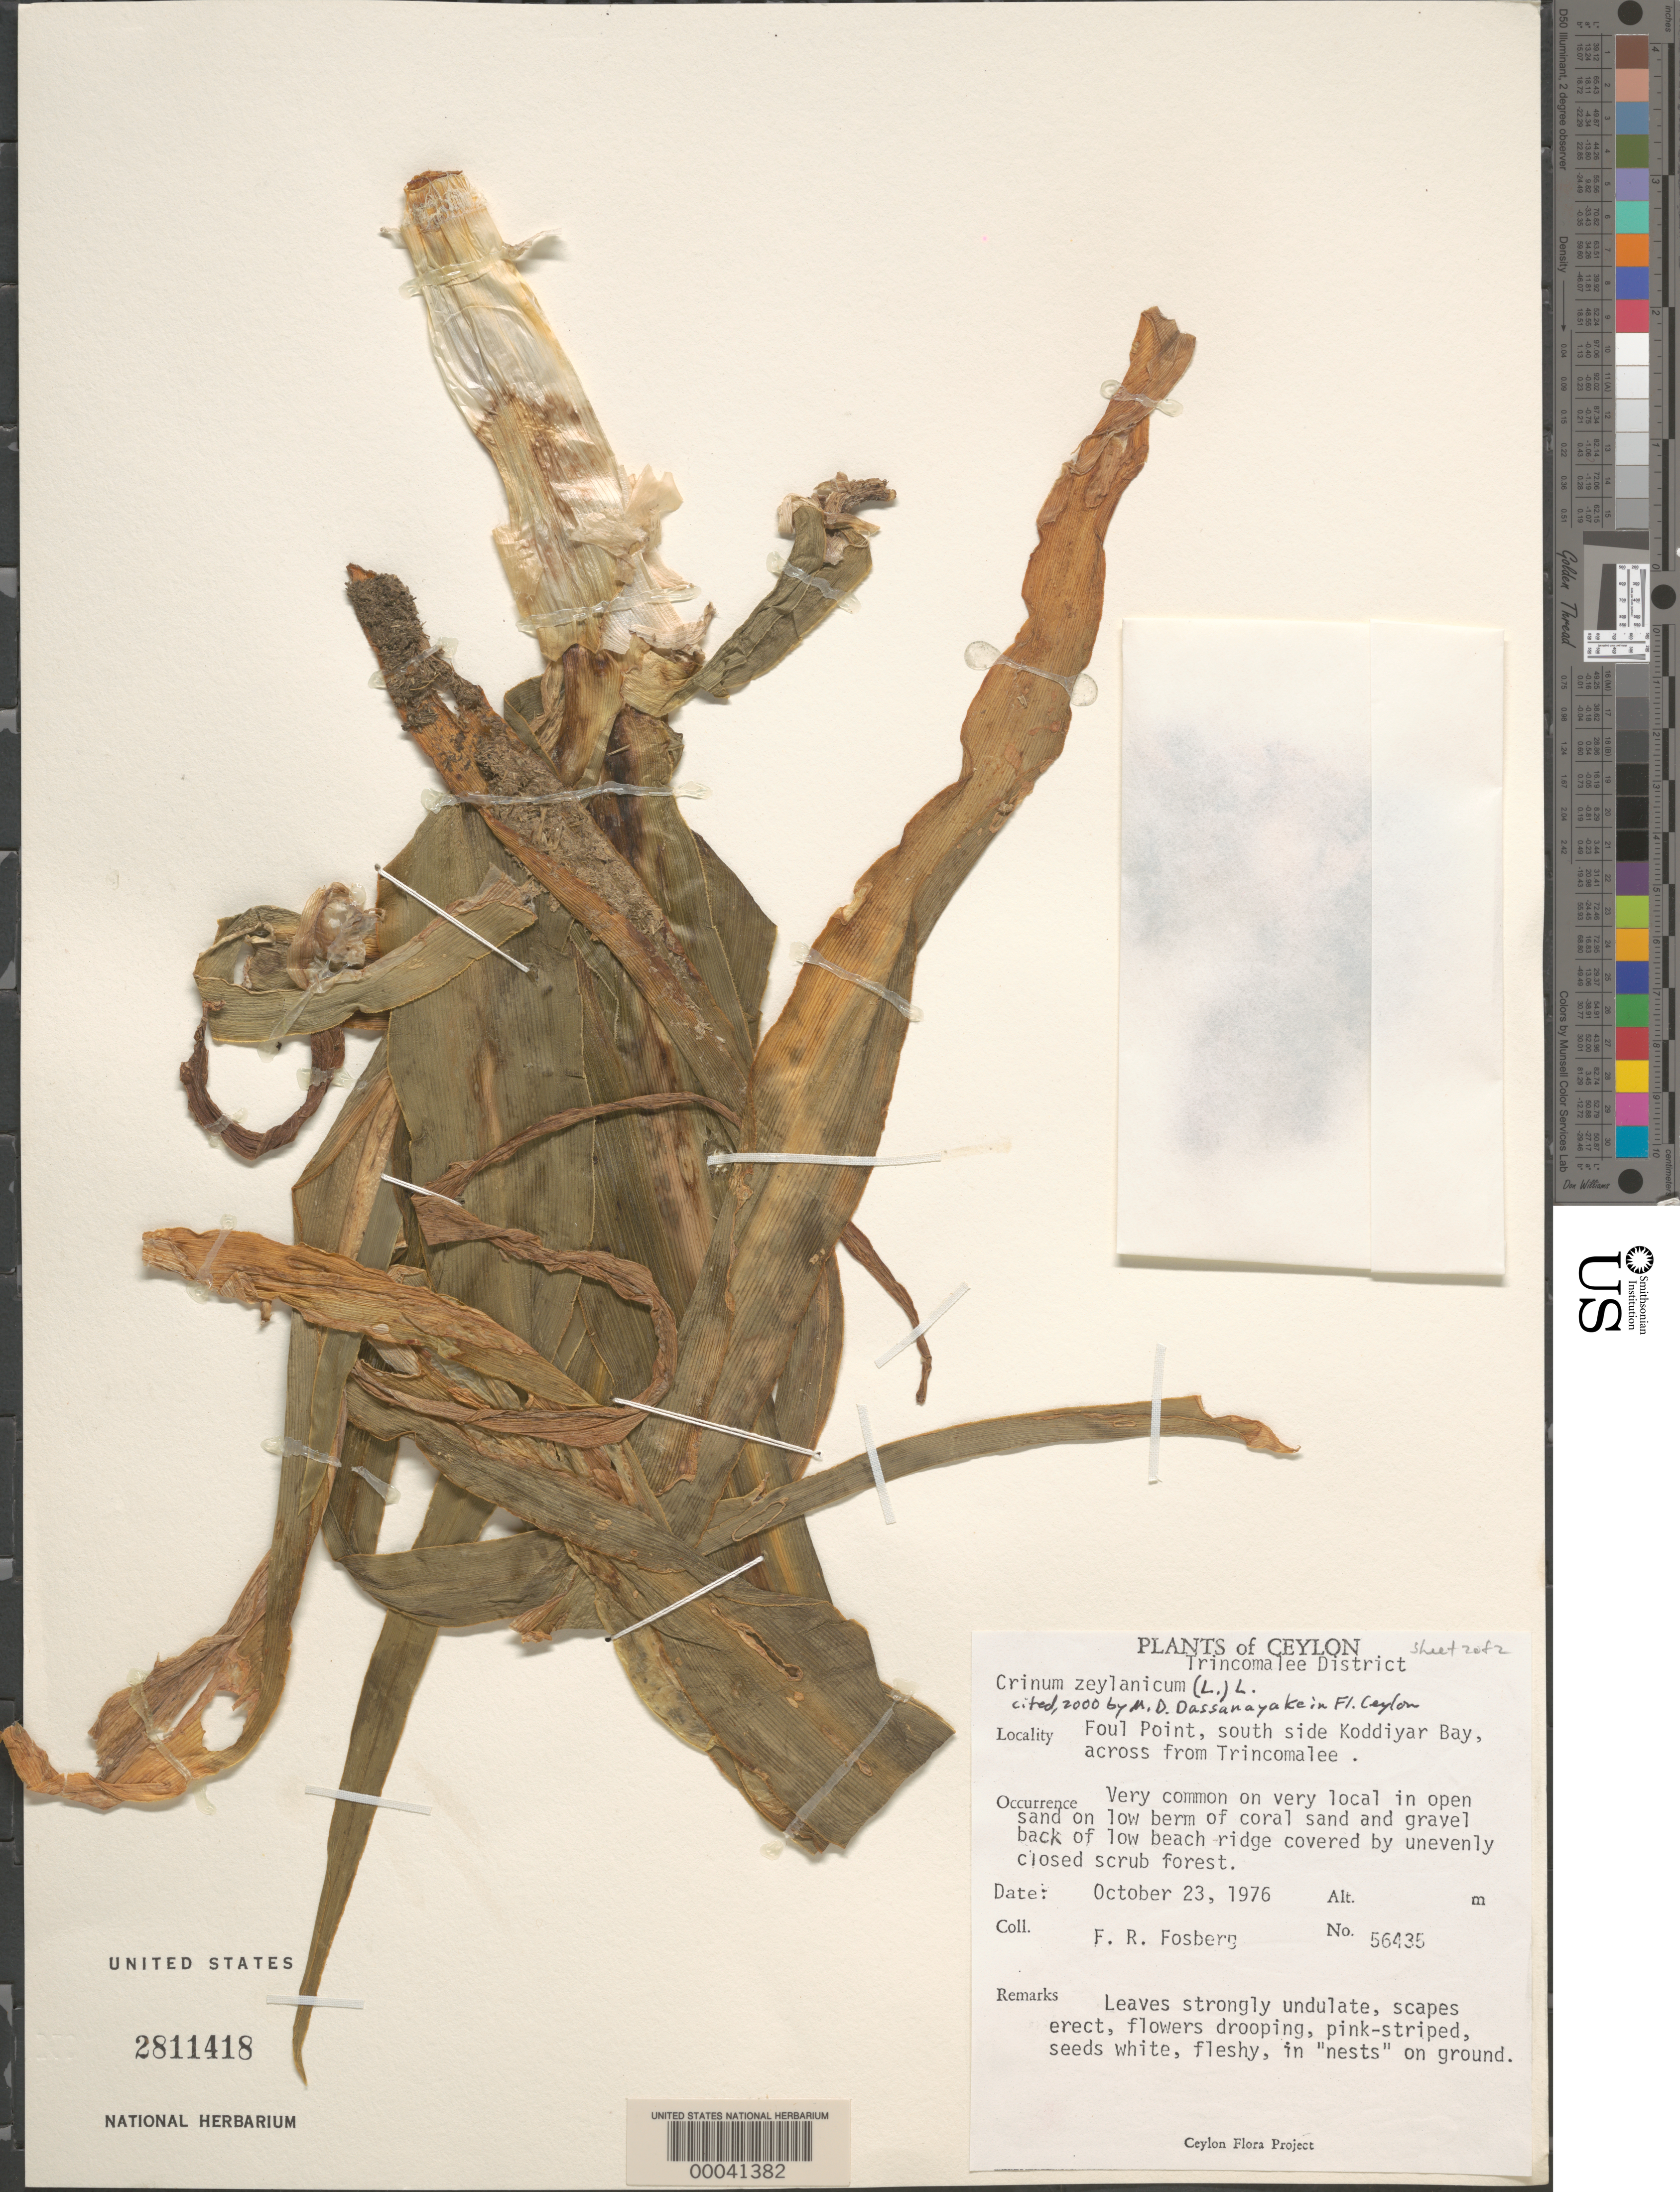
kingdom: Plantae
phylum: Tracheophyta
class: Liliopsida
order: Asparagales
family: Amaryllidaceae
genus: Crinum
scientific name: Crinum zeylanicum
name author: (L.) L.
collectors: F. R. Fosberg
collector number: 56435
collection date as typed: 23 Oct 1976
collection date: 1976-10-23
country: Sri Lanka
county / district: Trincomalee Dist.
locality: Foul point, s side koddiyar bay, across from trincomalee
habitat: Coral sand and gravel back of low beach ridge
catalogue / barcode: US 2811418